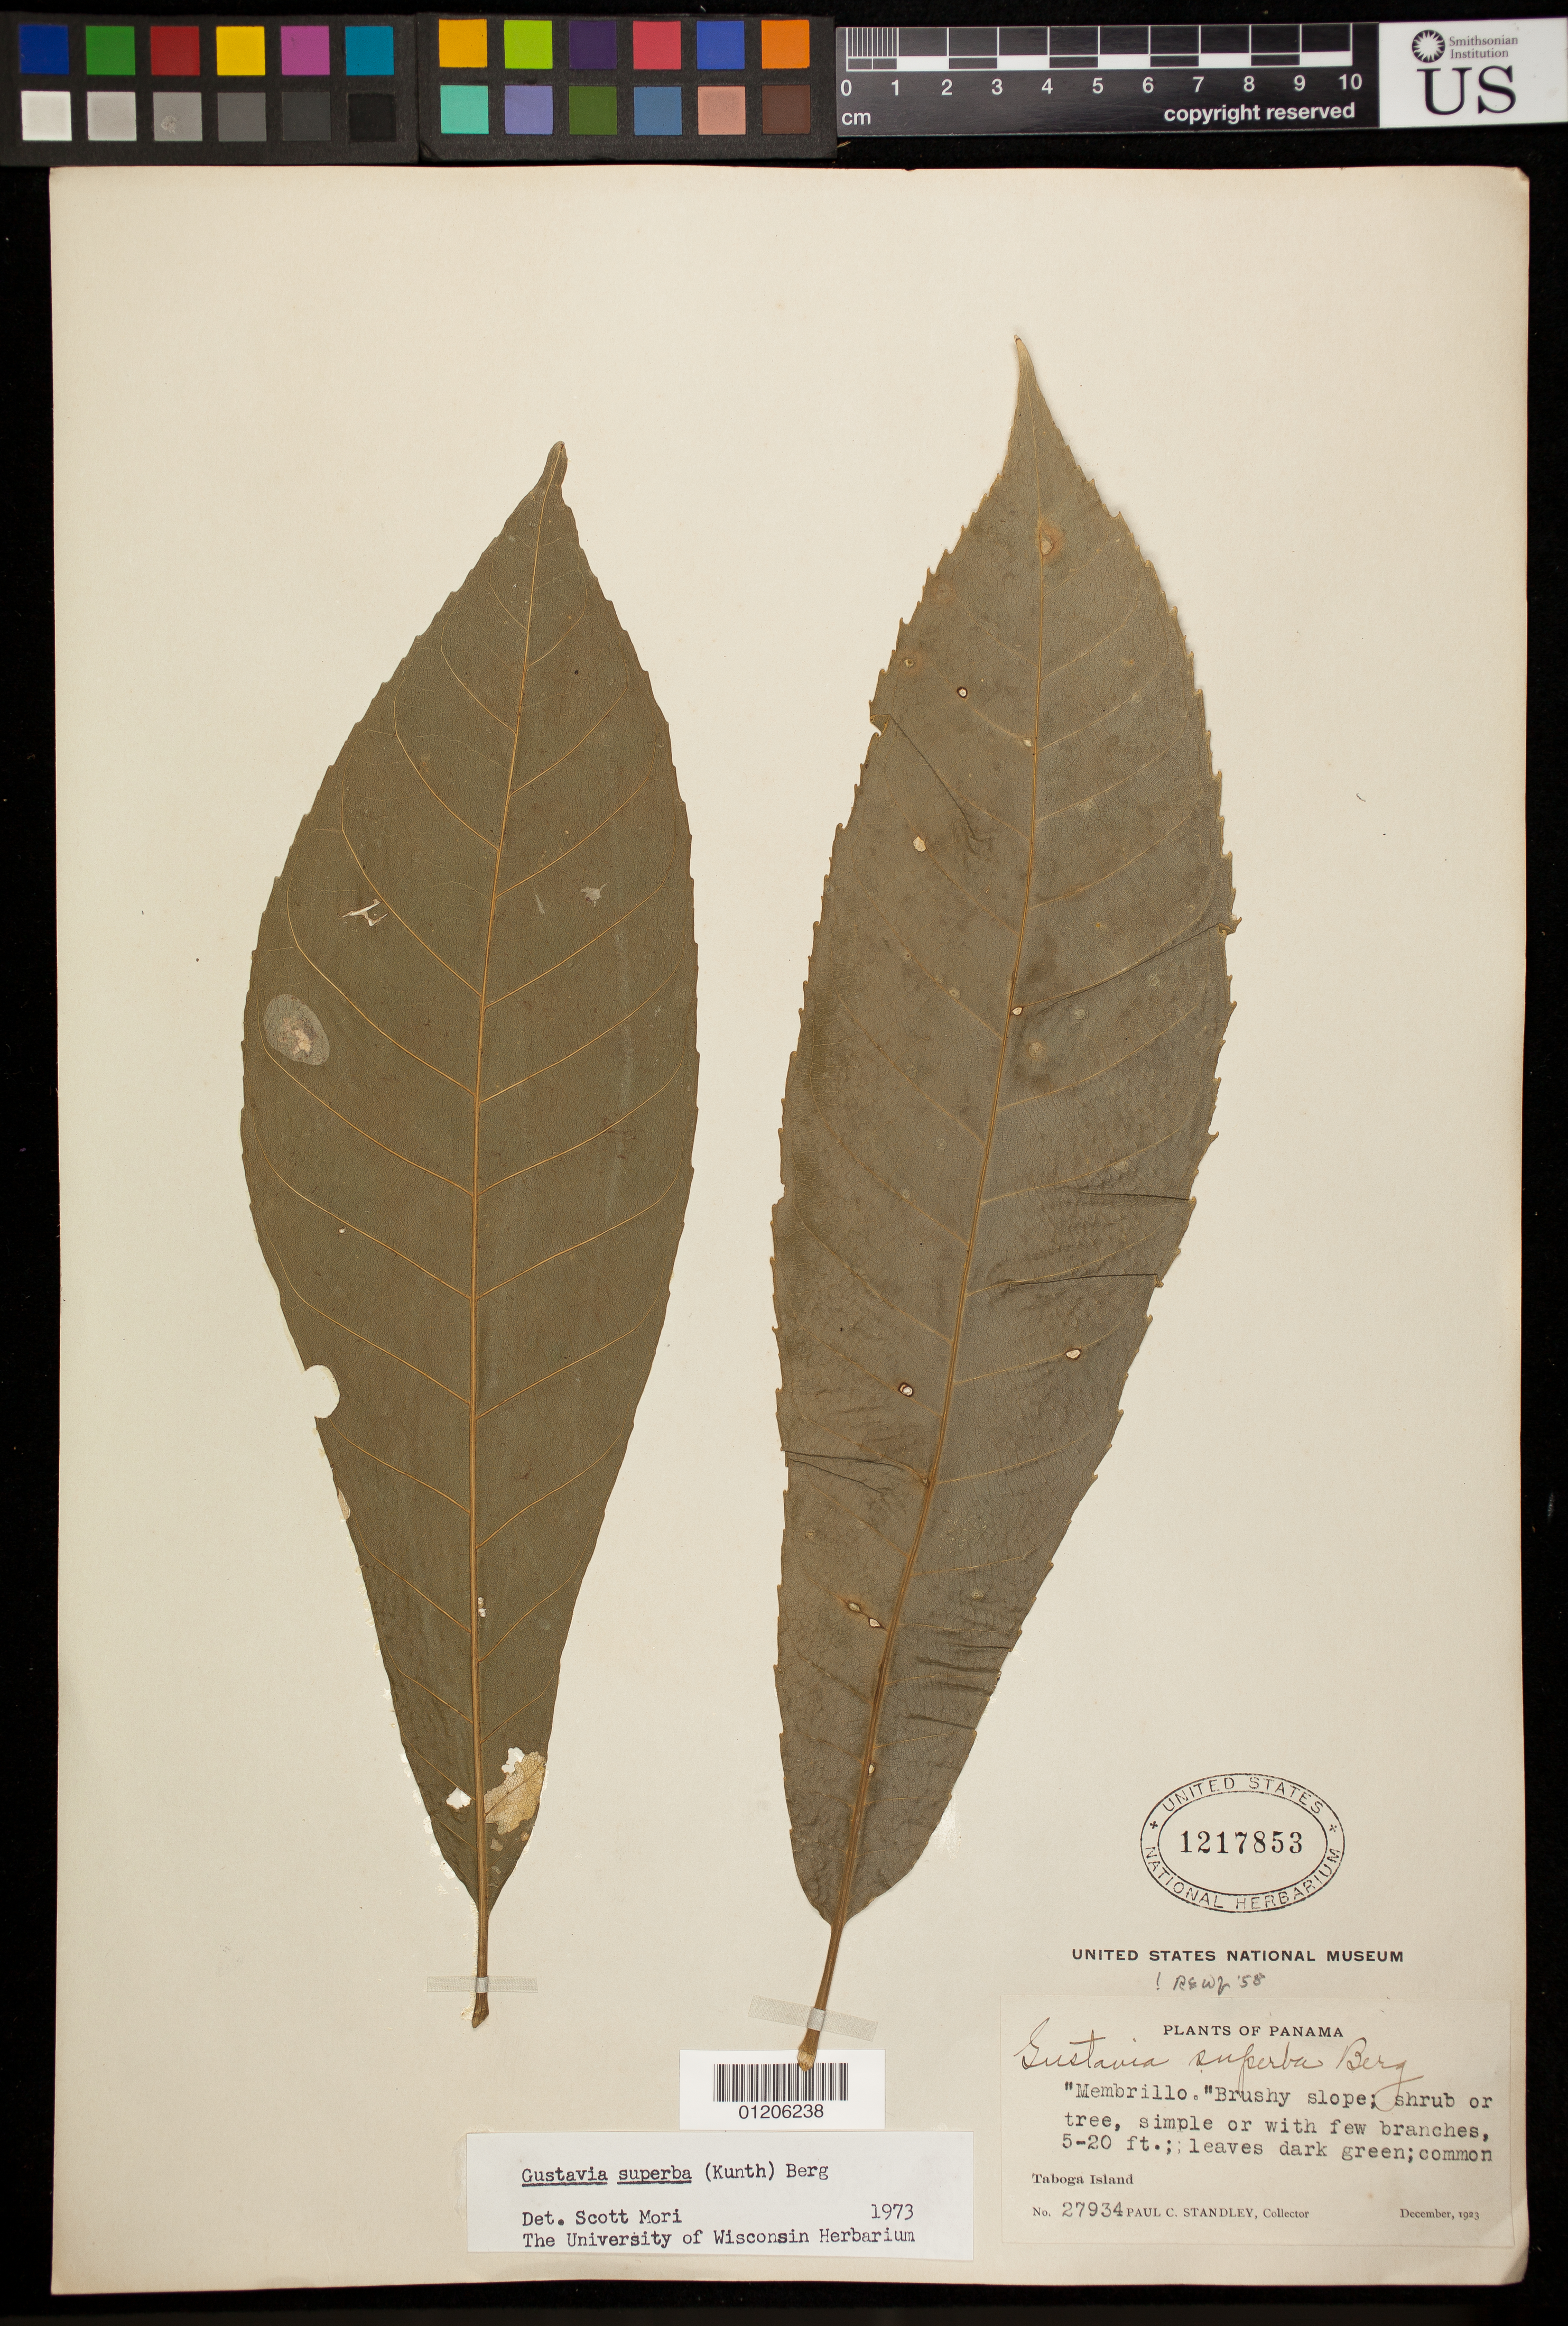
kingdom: Plantae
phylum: Tracheophyta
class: Magnoliopsida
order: Ericales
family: Lecythidaceae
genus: Gustavia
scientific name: Gustavia superba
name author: (Kunth) O. Berg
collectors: P. C. Standley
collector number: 27934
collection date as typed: Dec 1923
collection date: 1923-12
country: Panama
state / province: Panamá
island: Taboga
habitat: brushy slope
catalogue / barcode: US 1217853